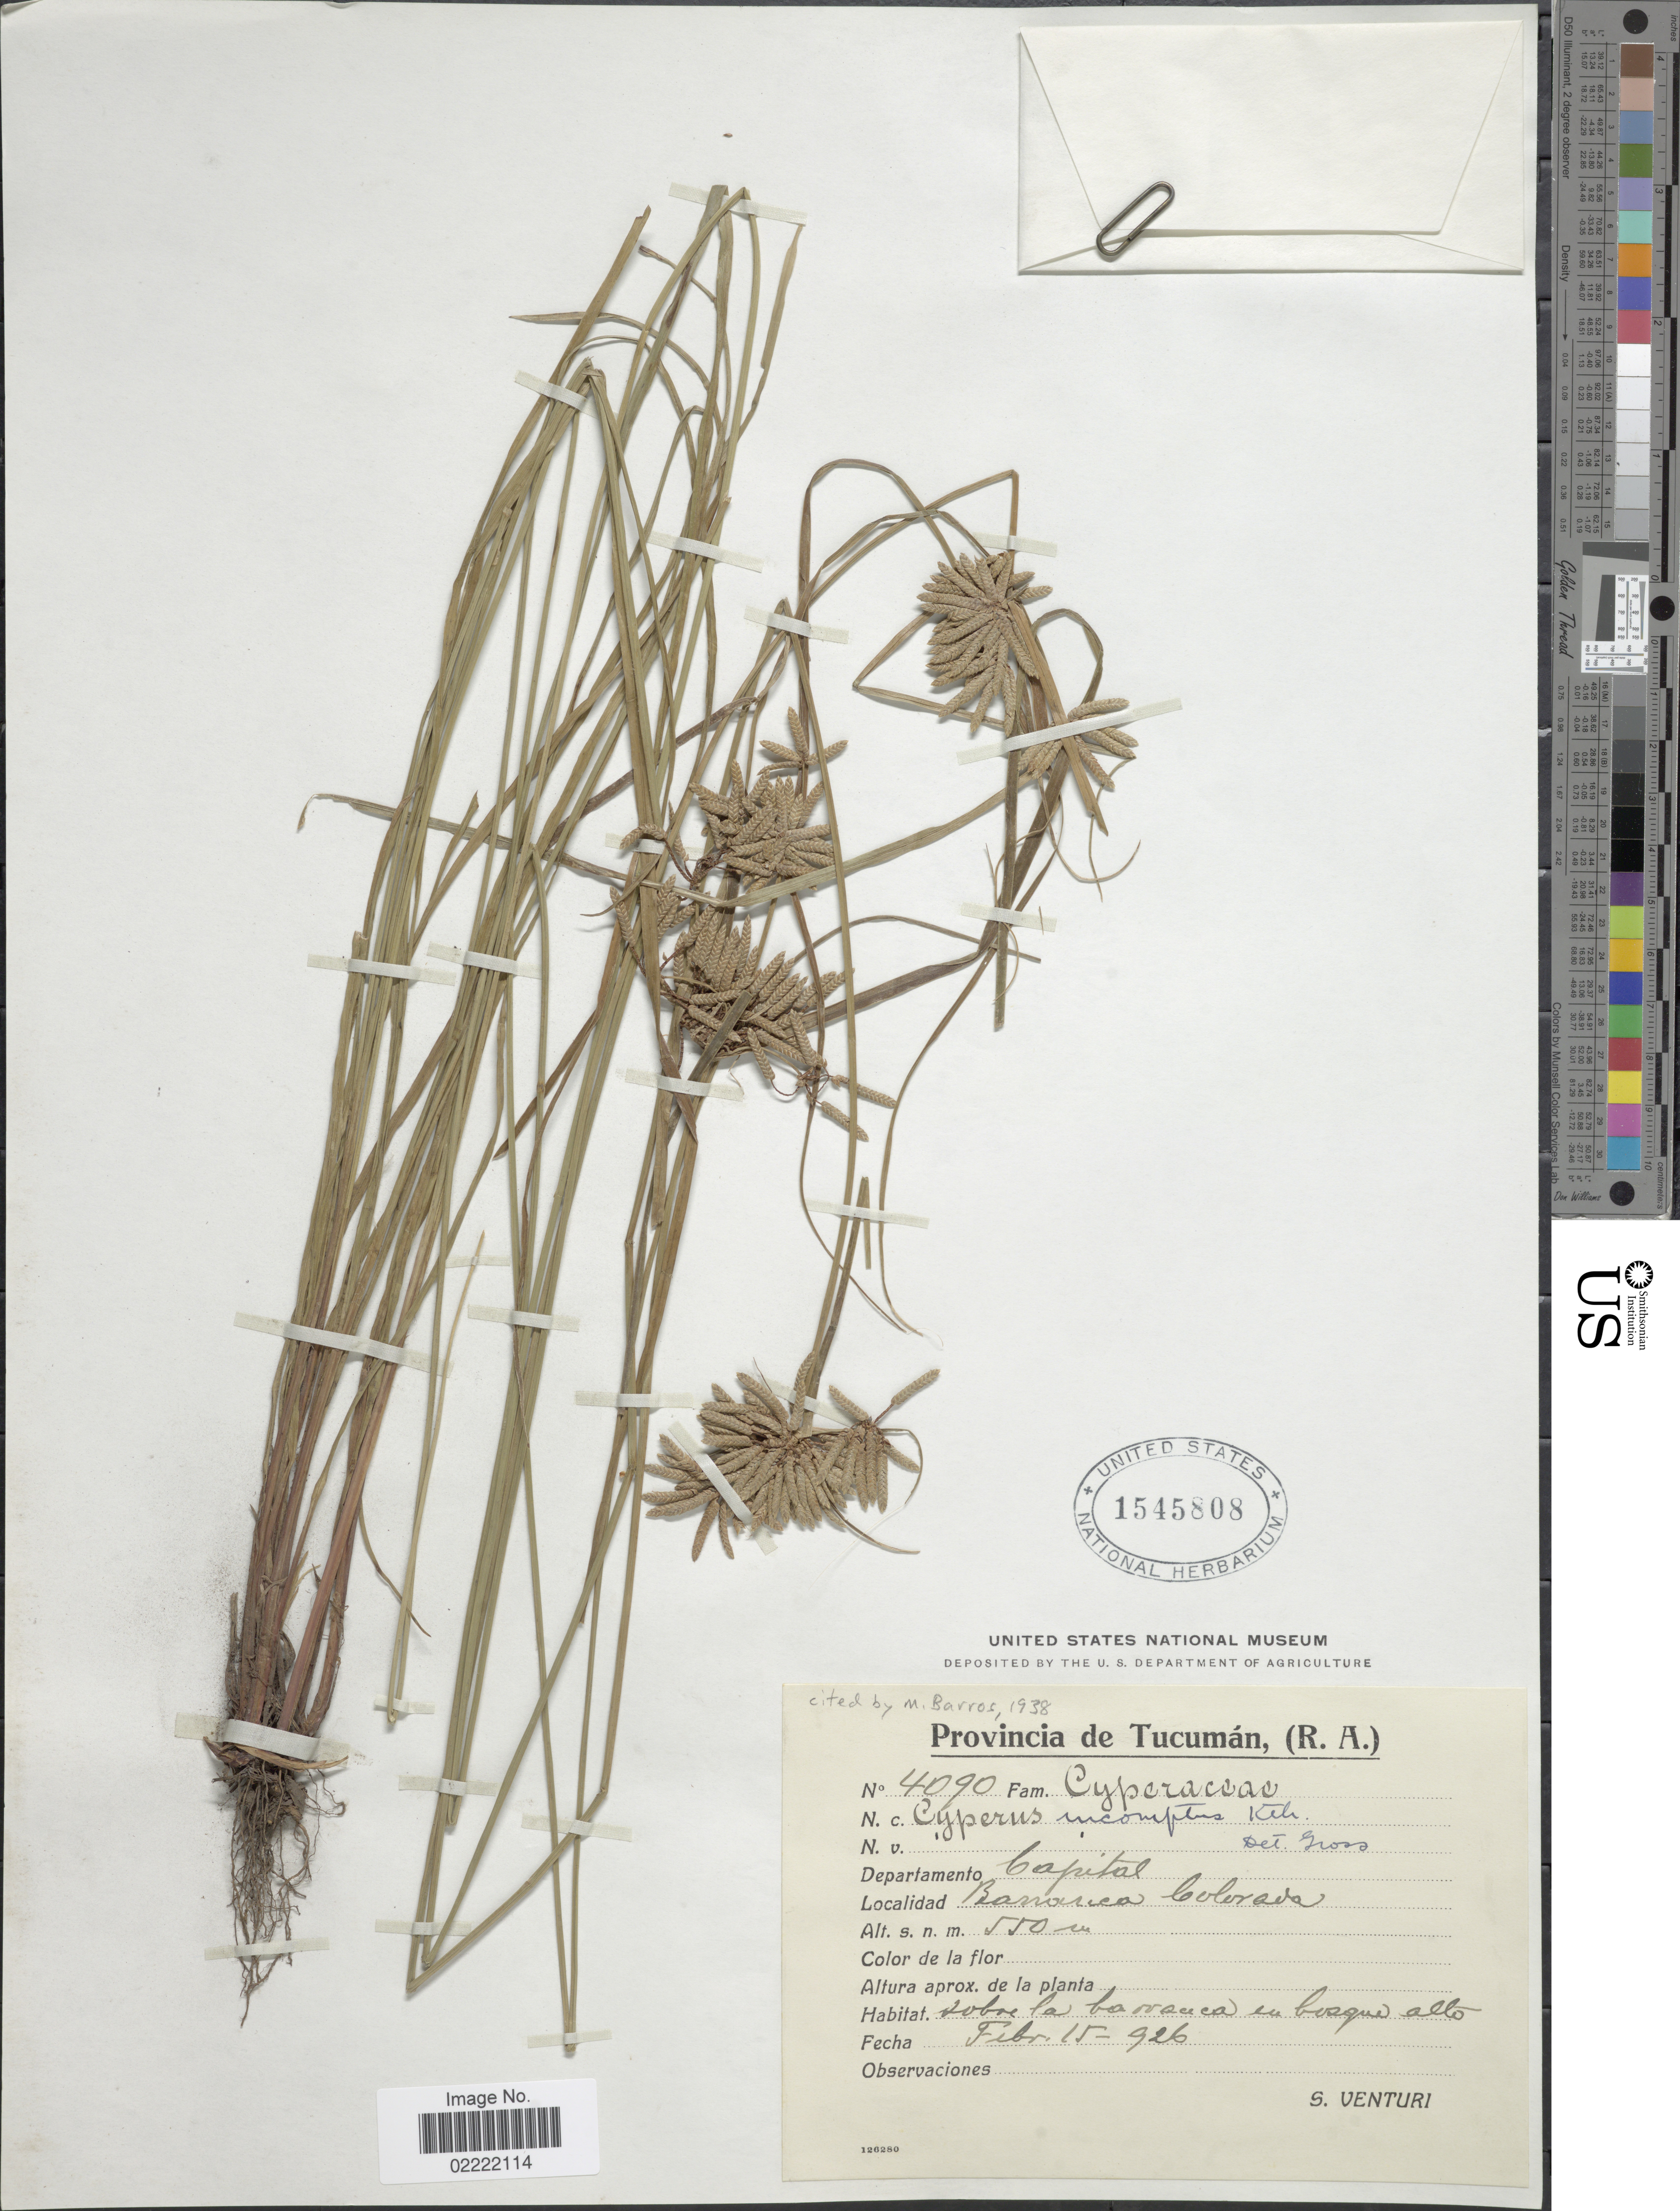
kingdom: Plantae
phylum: Tracheophyta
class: Liliopsida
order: Poales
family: Cyperaceae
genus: Cyperus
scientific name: Cyperus incomtus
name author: Kunth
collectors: S. Venturi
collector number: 4090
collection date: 1926-02-15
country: Argentina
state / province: Tucuman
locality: (R.A.) Departamento Capital, Barranca Colorado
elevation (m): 550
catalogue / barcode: US 1545808